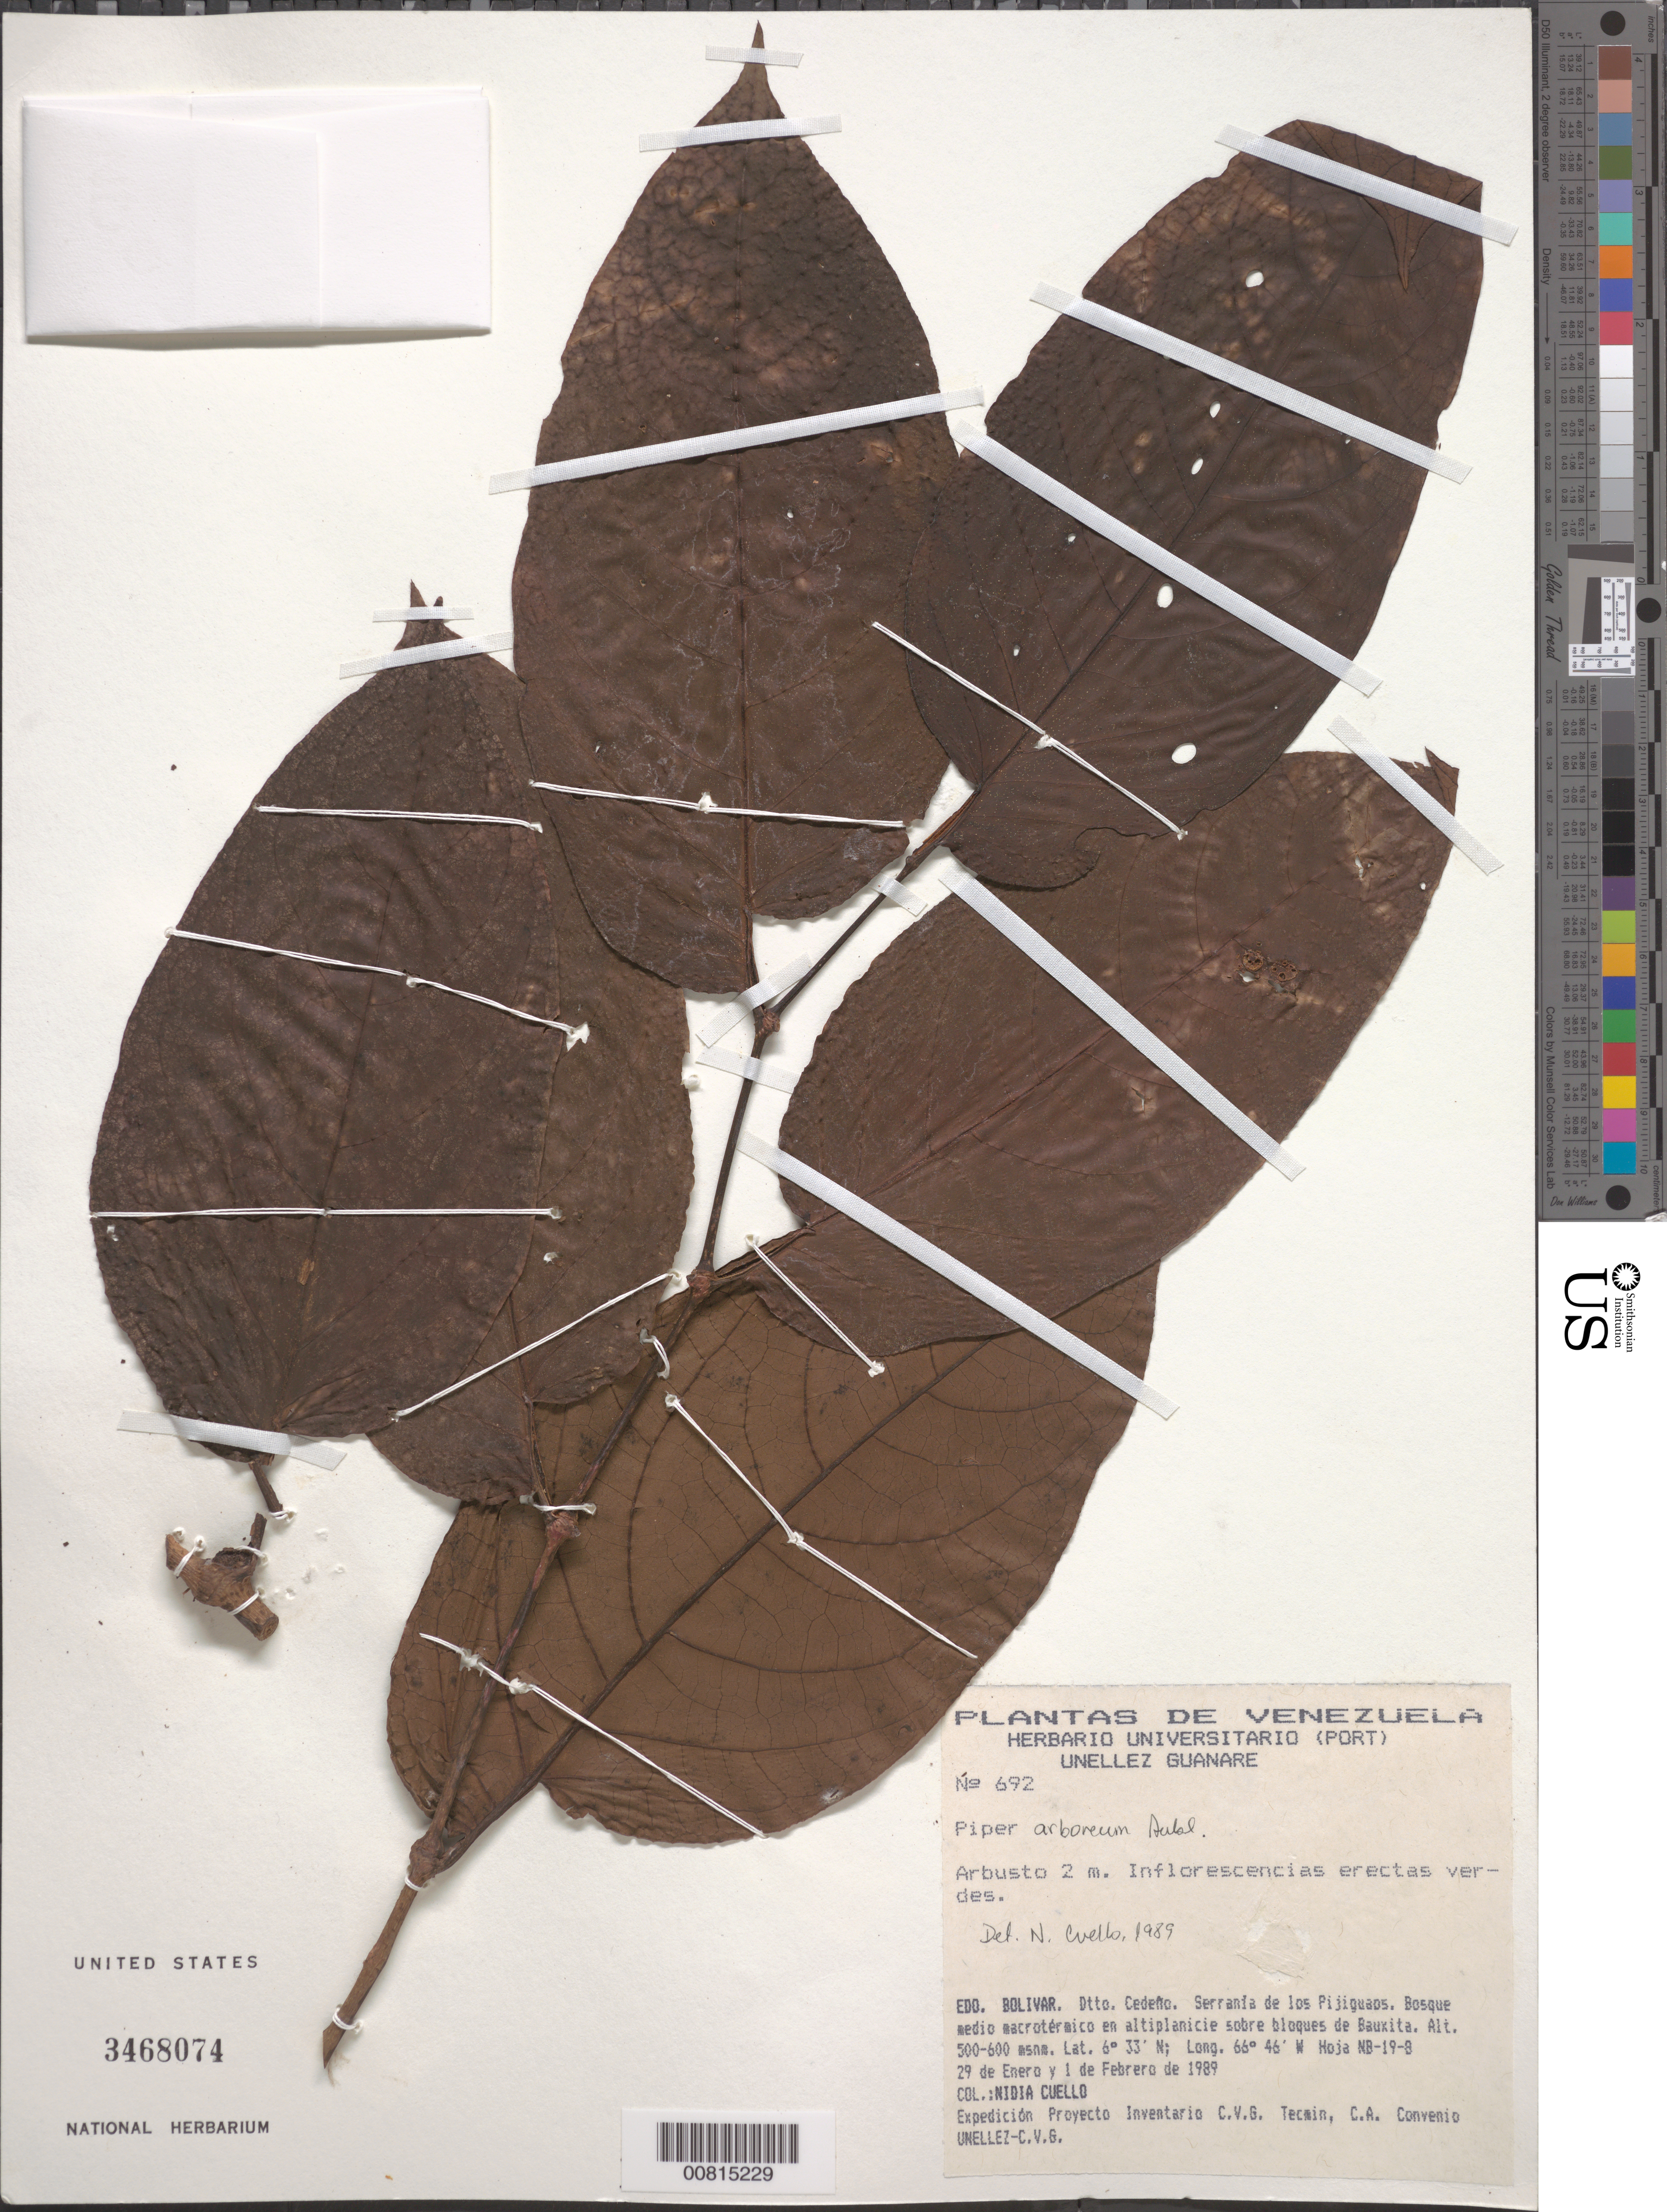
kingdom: Plantae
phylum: Tracheophyta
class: Magnoliopsida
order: Piperales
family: Piperaceae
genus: Piper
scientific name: Piper arboreum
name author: Aubl.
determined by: Cuello, Nidia L.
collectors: N. L. Cuello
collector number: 692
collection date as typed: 29-Jan-89 to 1-Feb-89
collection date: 1989-01-29/1989-02-01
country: Venezuela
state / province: Bolívar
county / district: Cedeño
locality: Serranía de los Pijiguaos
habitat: Bosque medio macrotermico en altiplanicie sobre bloques de bauxita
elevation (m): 500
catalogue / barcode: US 3468074